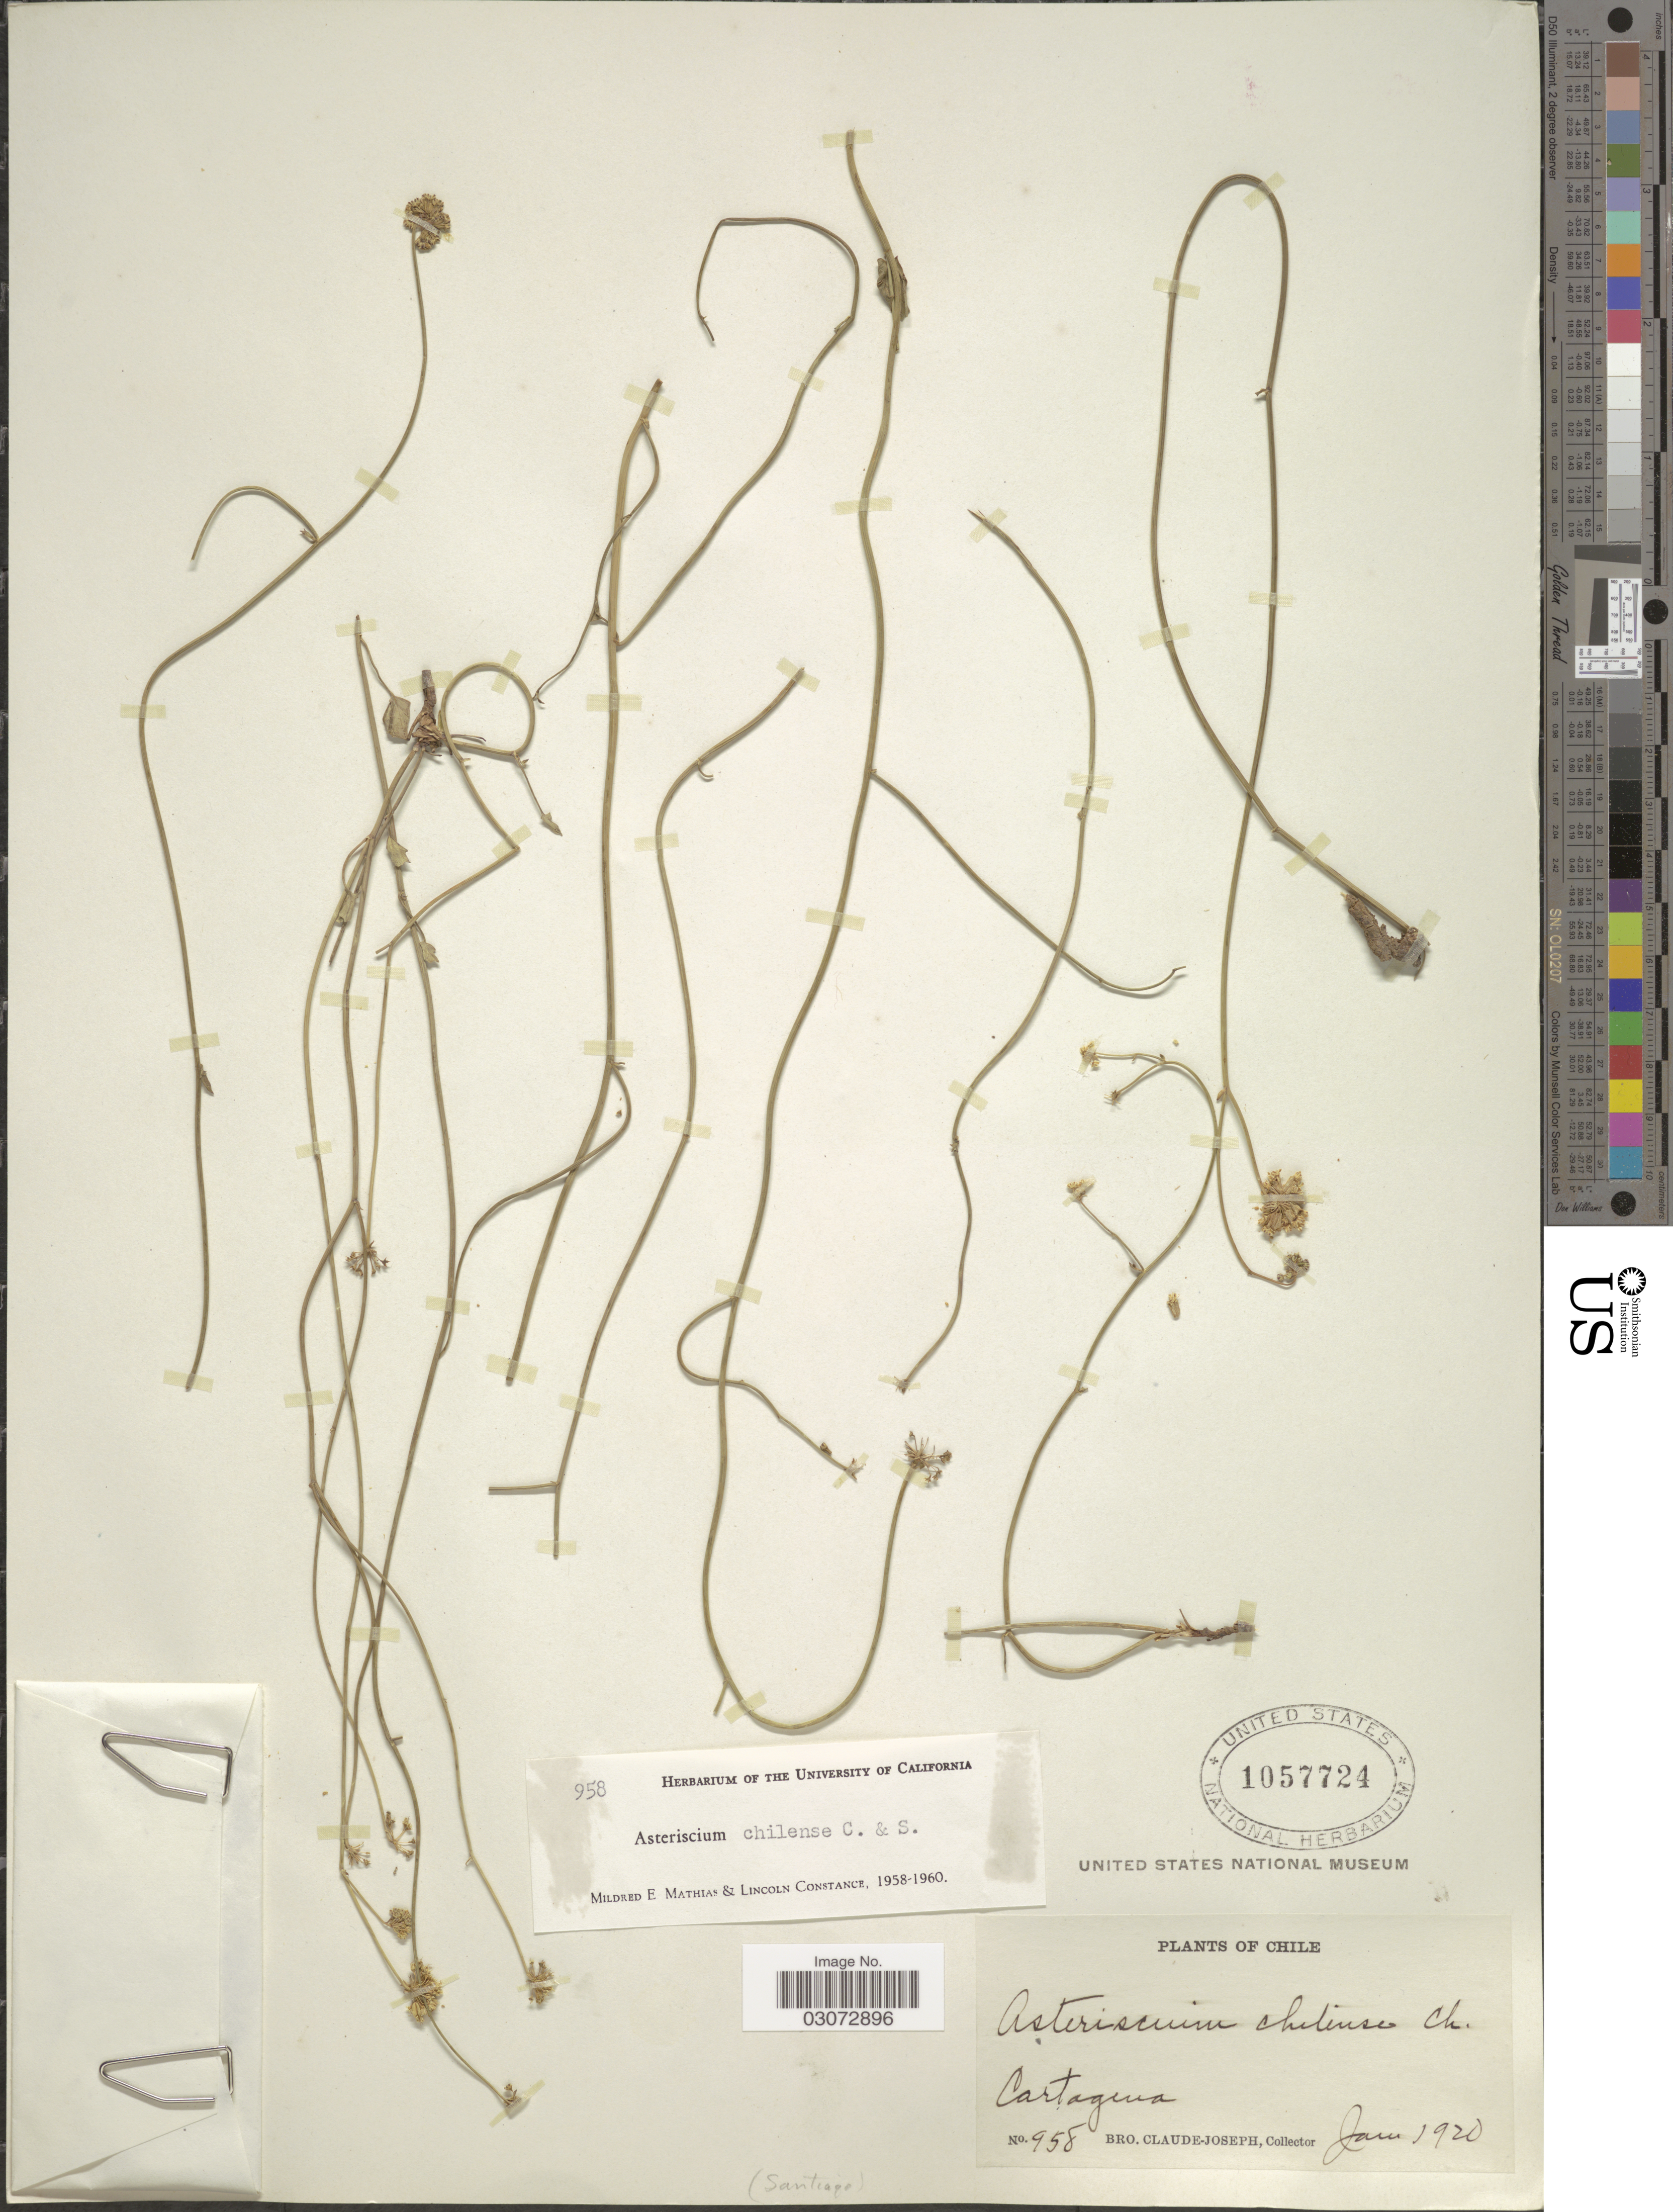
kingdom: Plantae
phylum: Tracheophyta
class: Magnoliopsida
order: Apiales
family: Apiaceae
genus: Asteriscium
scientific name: Asteriscium chilense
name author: Cham. & Schltdl.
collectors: Bro. Claude-Joseph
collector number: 958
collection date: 1920-01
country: Chile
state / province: Región Metropolitana (RM)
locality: Cartagena. Santiago.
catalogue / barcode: US 1057724